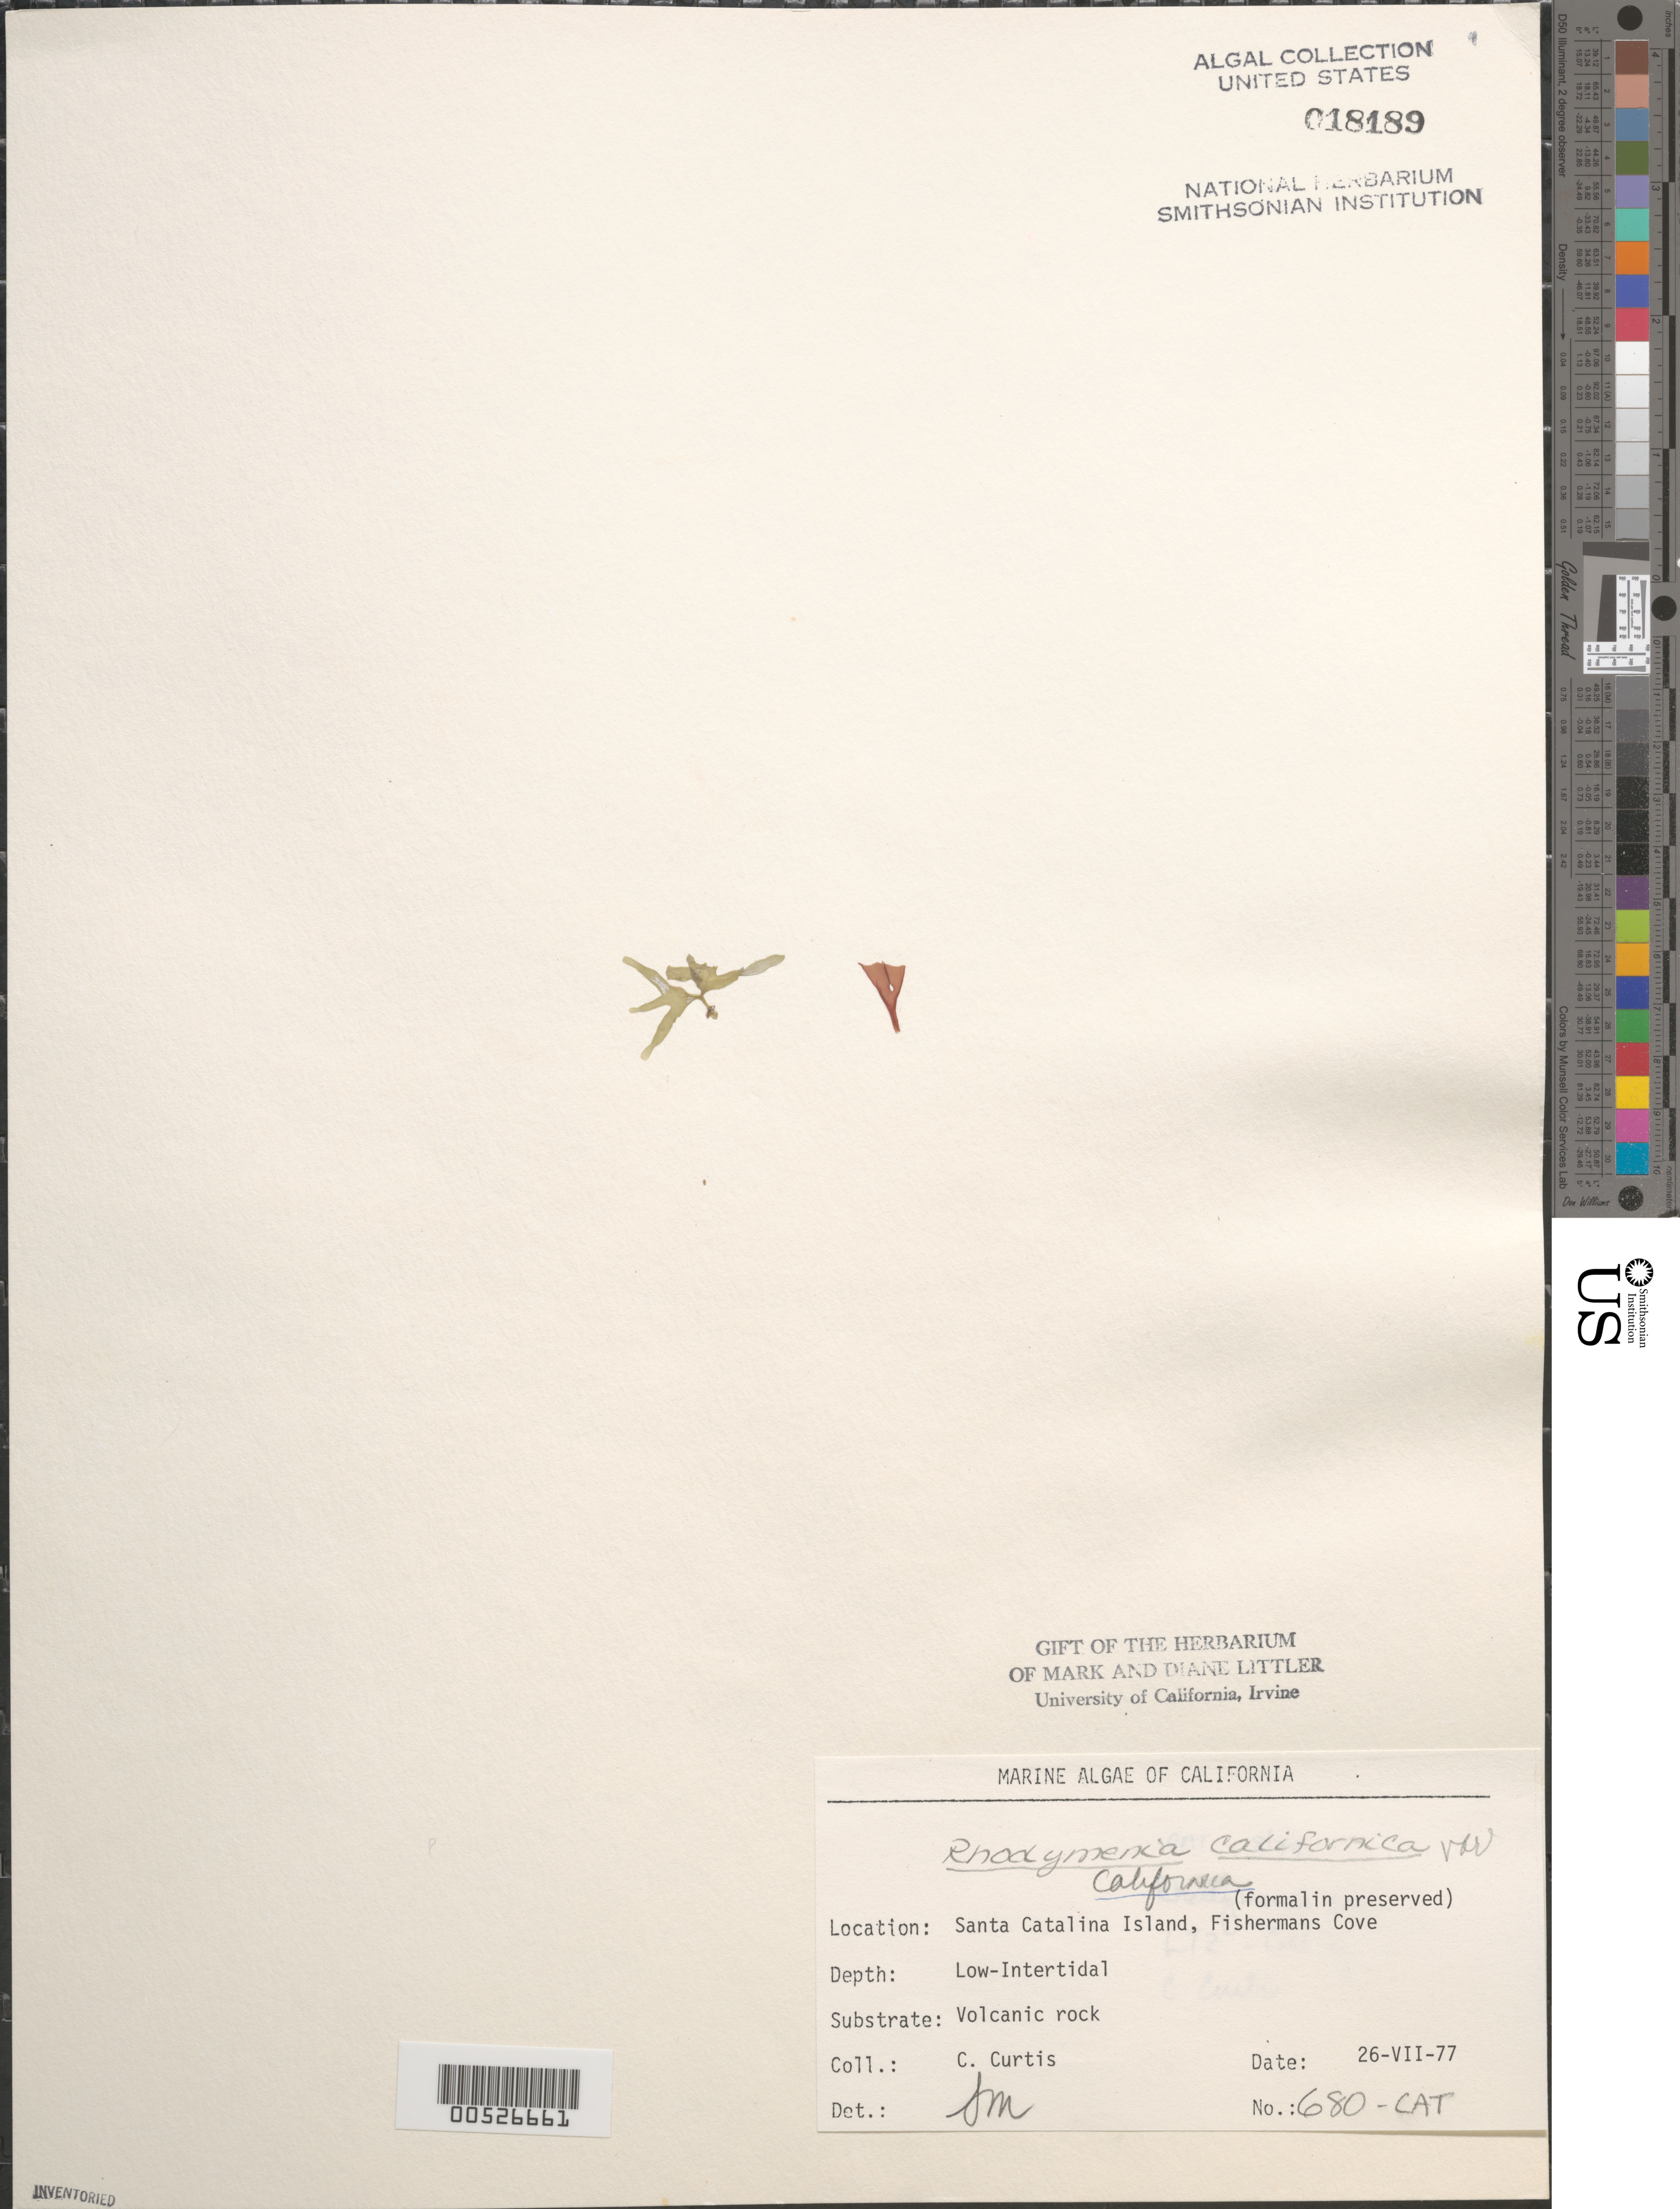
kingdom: Plantae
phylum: Rhodophyta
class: Florideophyceae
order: Rhodymeniales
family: Rhodymeniaceae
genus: Rhodymenia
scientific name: Rhodymenia californica var. californica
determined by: Murray, S. N.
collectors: C. Curtis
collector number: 680-CAT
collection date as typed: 26 Jul 1977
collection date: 1977-07-26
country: United States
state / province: California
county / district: Los Angeles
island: Santa Catalina Island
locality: Fishermen Cove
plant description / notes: BLM-SOCALBIGHT Rocky Intertidal Survey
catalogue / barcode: US 18189